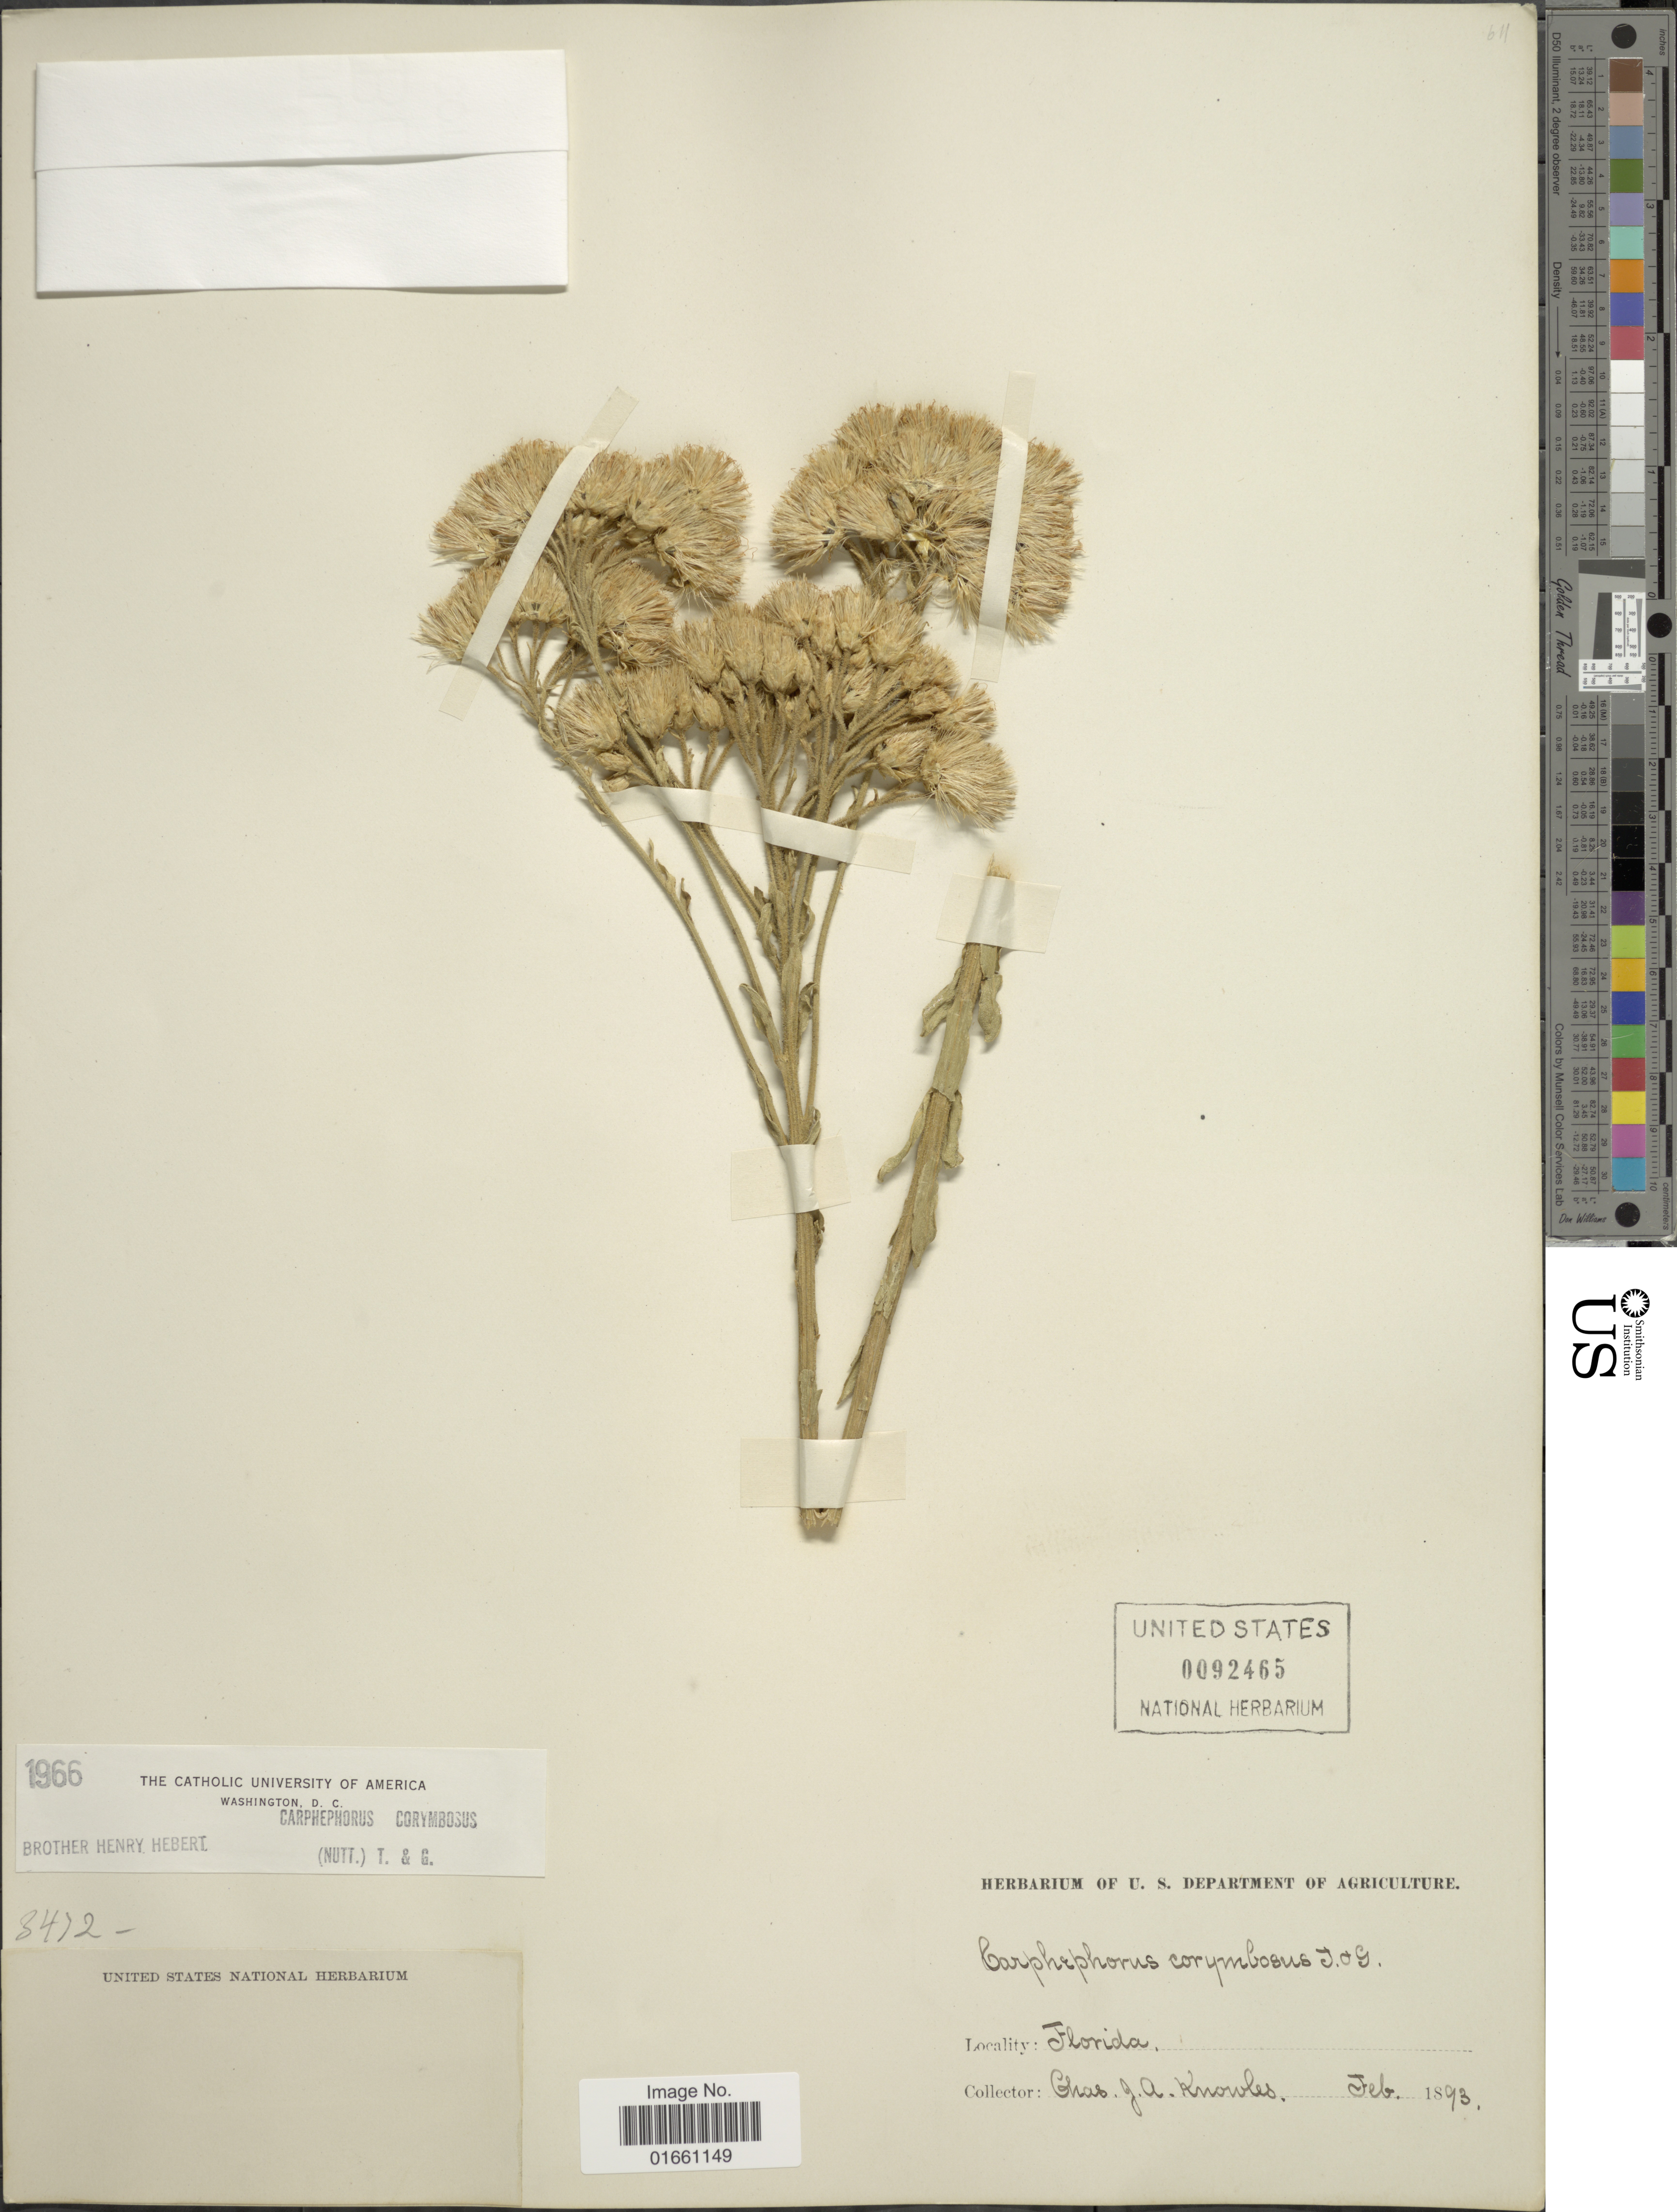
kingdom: Plantae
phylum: Tracheophyta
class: Magnoliopsida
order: Asterales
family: Asteraceae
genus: Carphephorus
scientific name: Carphephorus corymbosus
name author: (Nutt.) Torr. & A. Gray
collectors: C. Knowles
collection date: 1893-02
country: United States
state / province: Florida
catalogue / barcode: US 92465